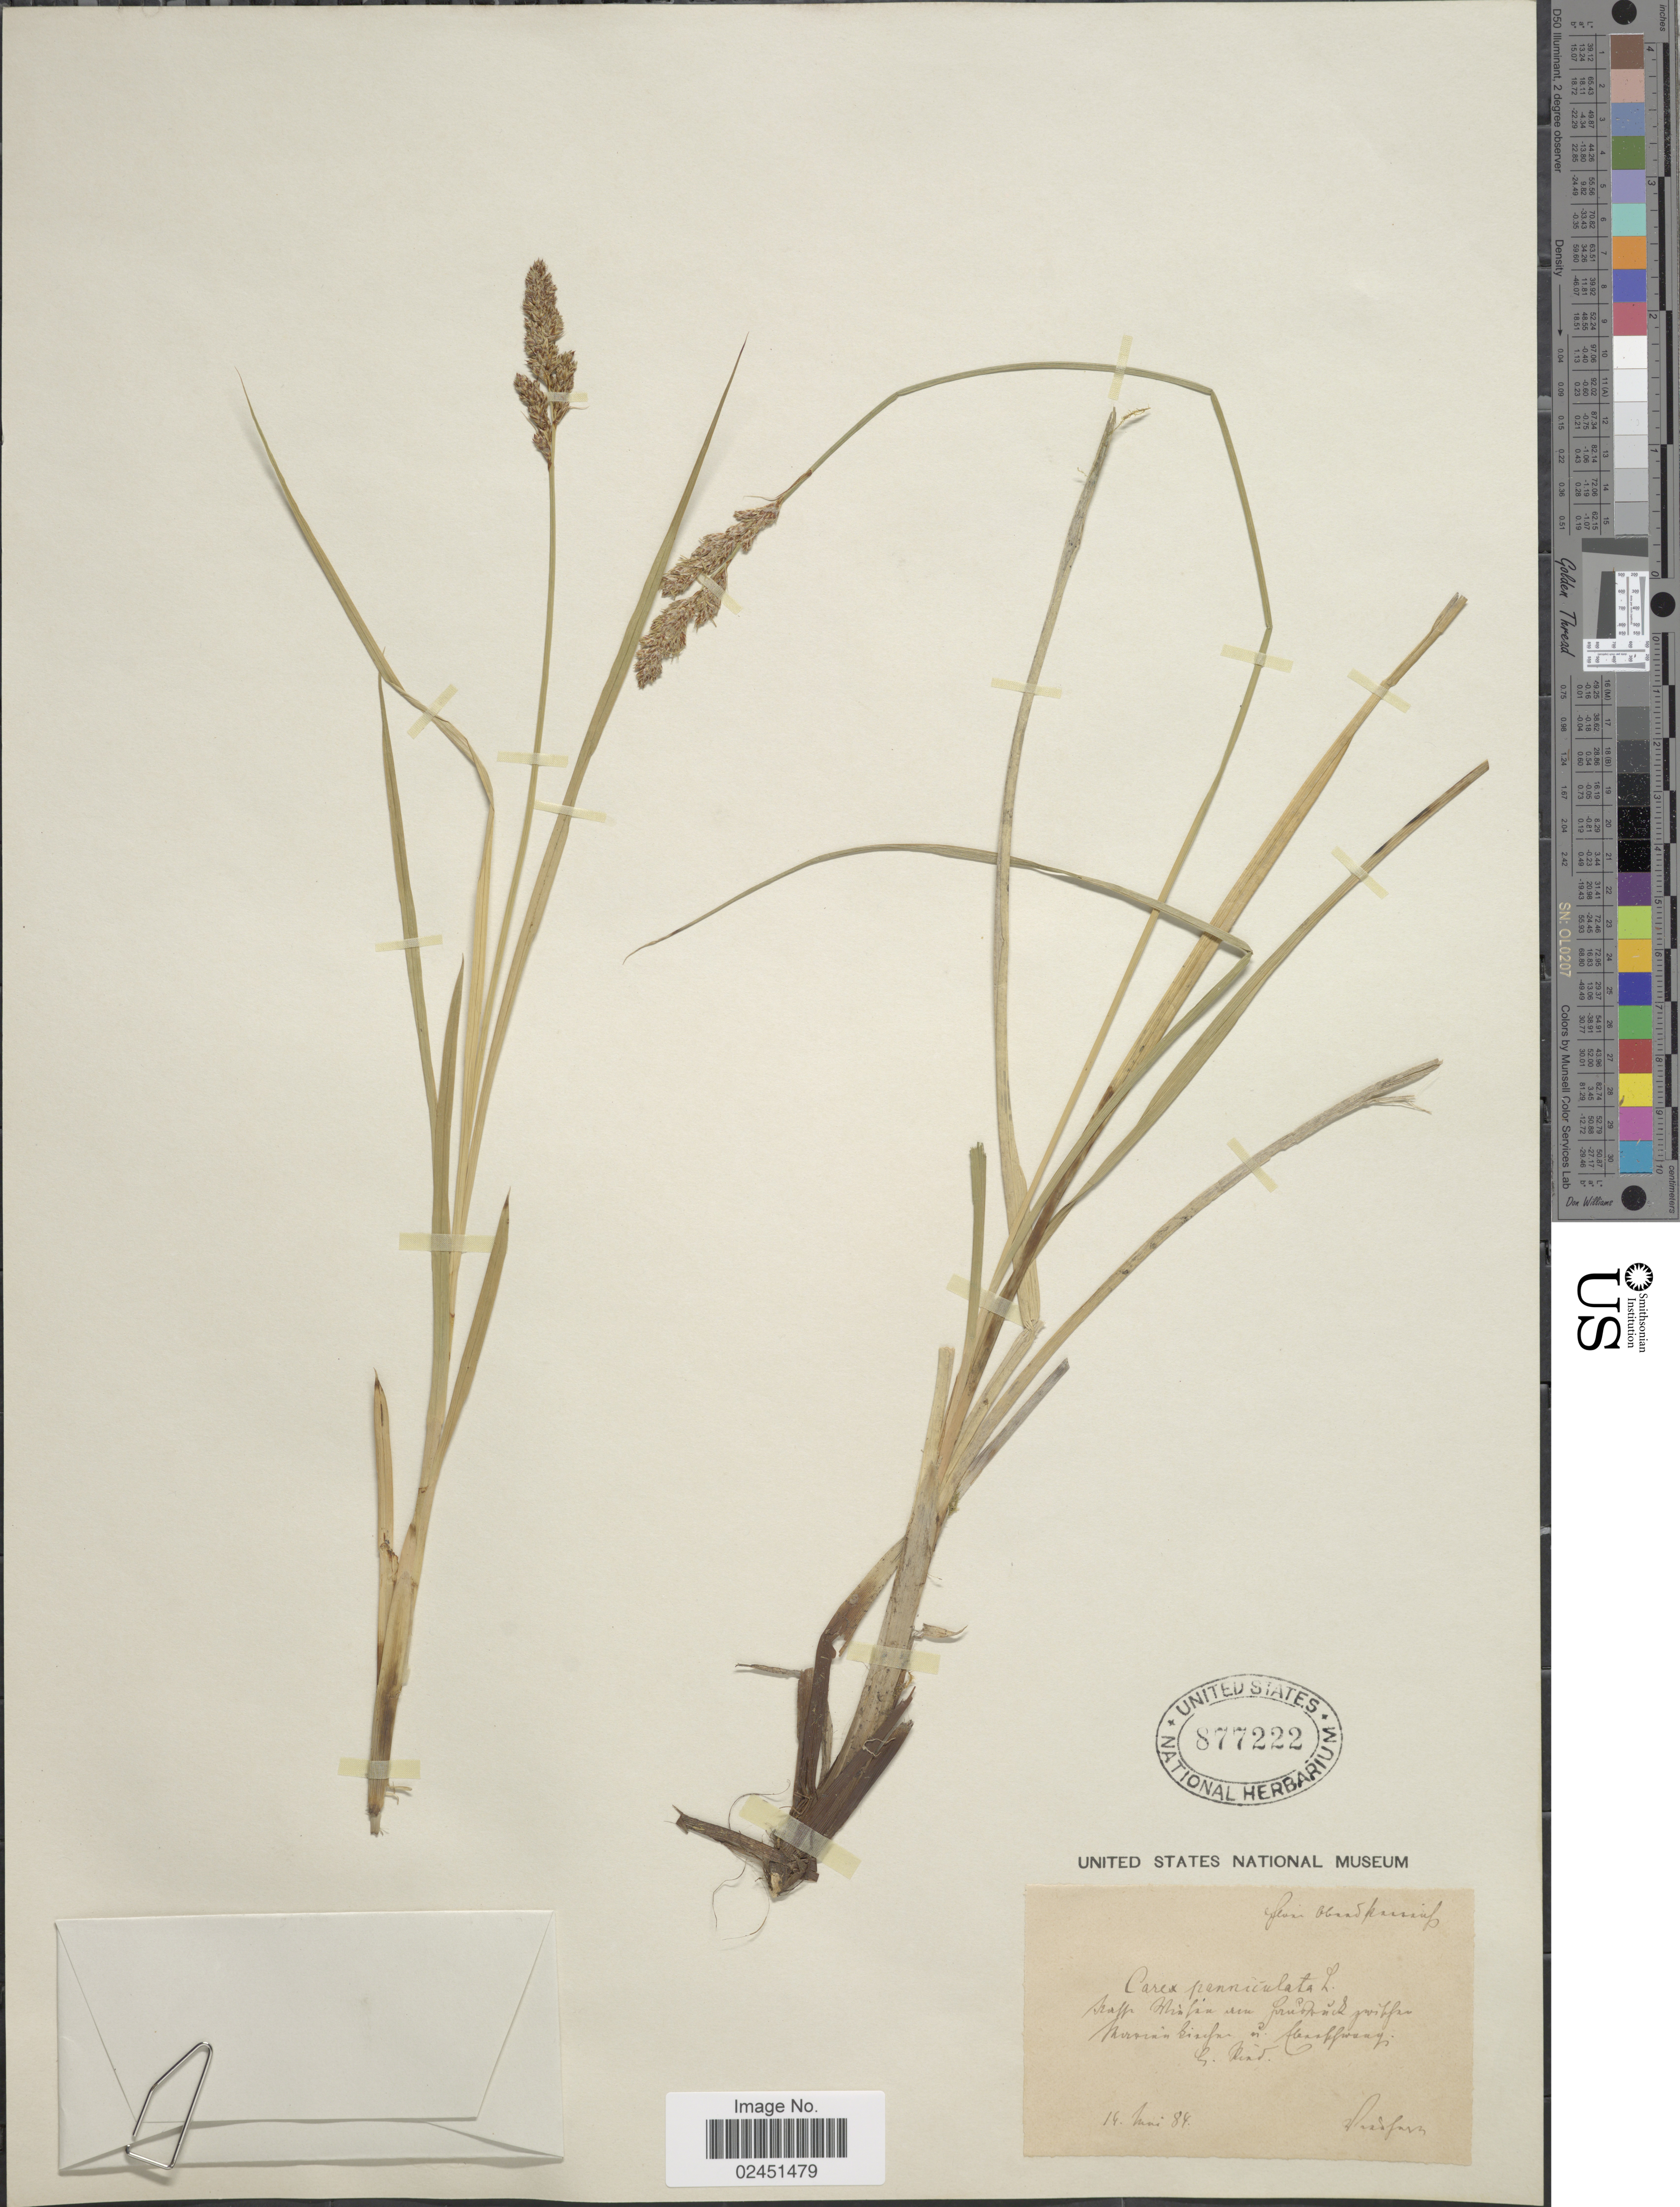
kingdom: Plantae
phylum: Tracheophyta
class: Liliopsida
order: Poales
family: Cyperaceae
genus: Carex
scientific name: Carex paniculata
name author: L.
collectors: F. Vierhapper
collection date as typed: Transcribed d/m/y: 14/5/84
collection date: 1884-05-14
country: Austria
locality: Flora Oberösterreich. Nasse Wiesen am Hausruck, zwischen Marienkirchen u. Eberschwang.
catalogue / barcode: US 877222